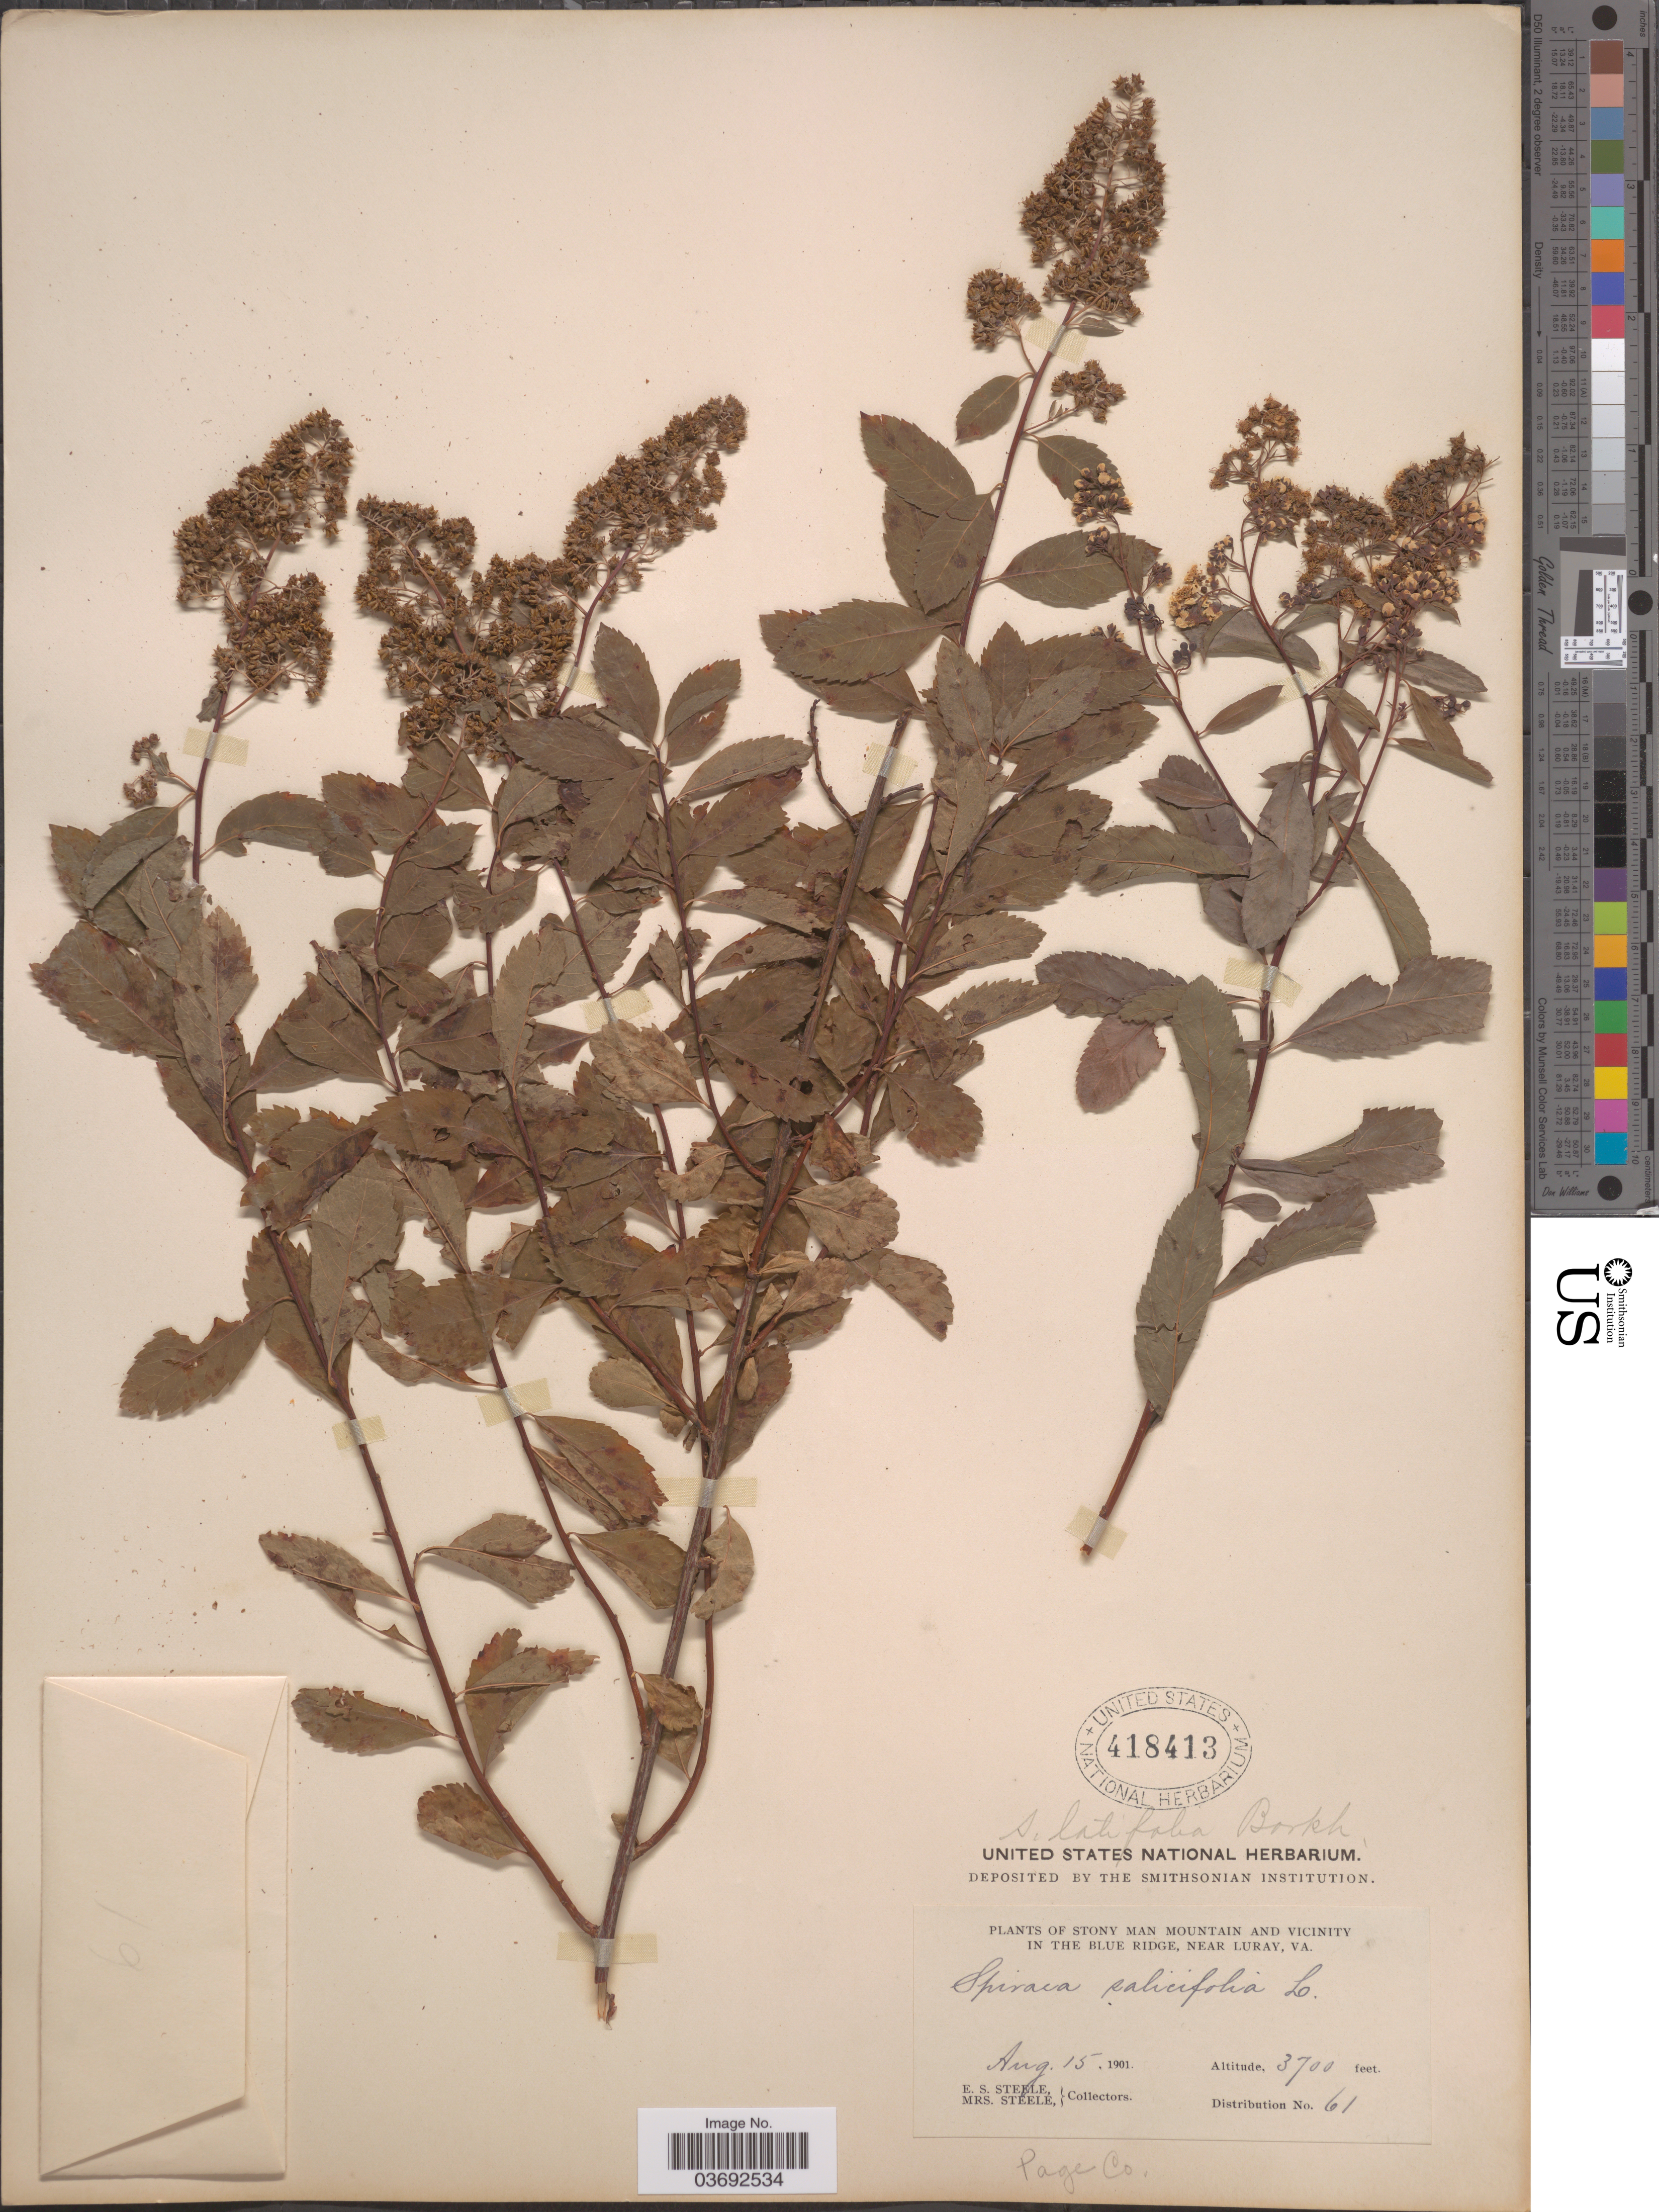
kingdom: Plantae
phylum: Tracheophyta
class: Magnoliopsida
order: Rosales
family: Rosaceae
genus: Spiraea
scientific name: Spiraea latifolia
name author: Borkh.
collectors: E. Steele & Mrs. E. S. Steele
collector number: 61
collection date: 1901-08-15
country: United States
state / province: Virginia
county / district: Page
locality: Stony Man Mountain and vicinity in the Blue Ridge, near Luray. Page Co.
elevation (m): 1128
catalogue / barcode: US 418413